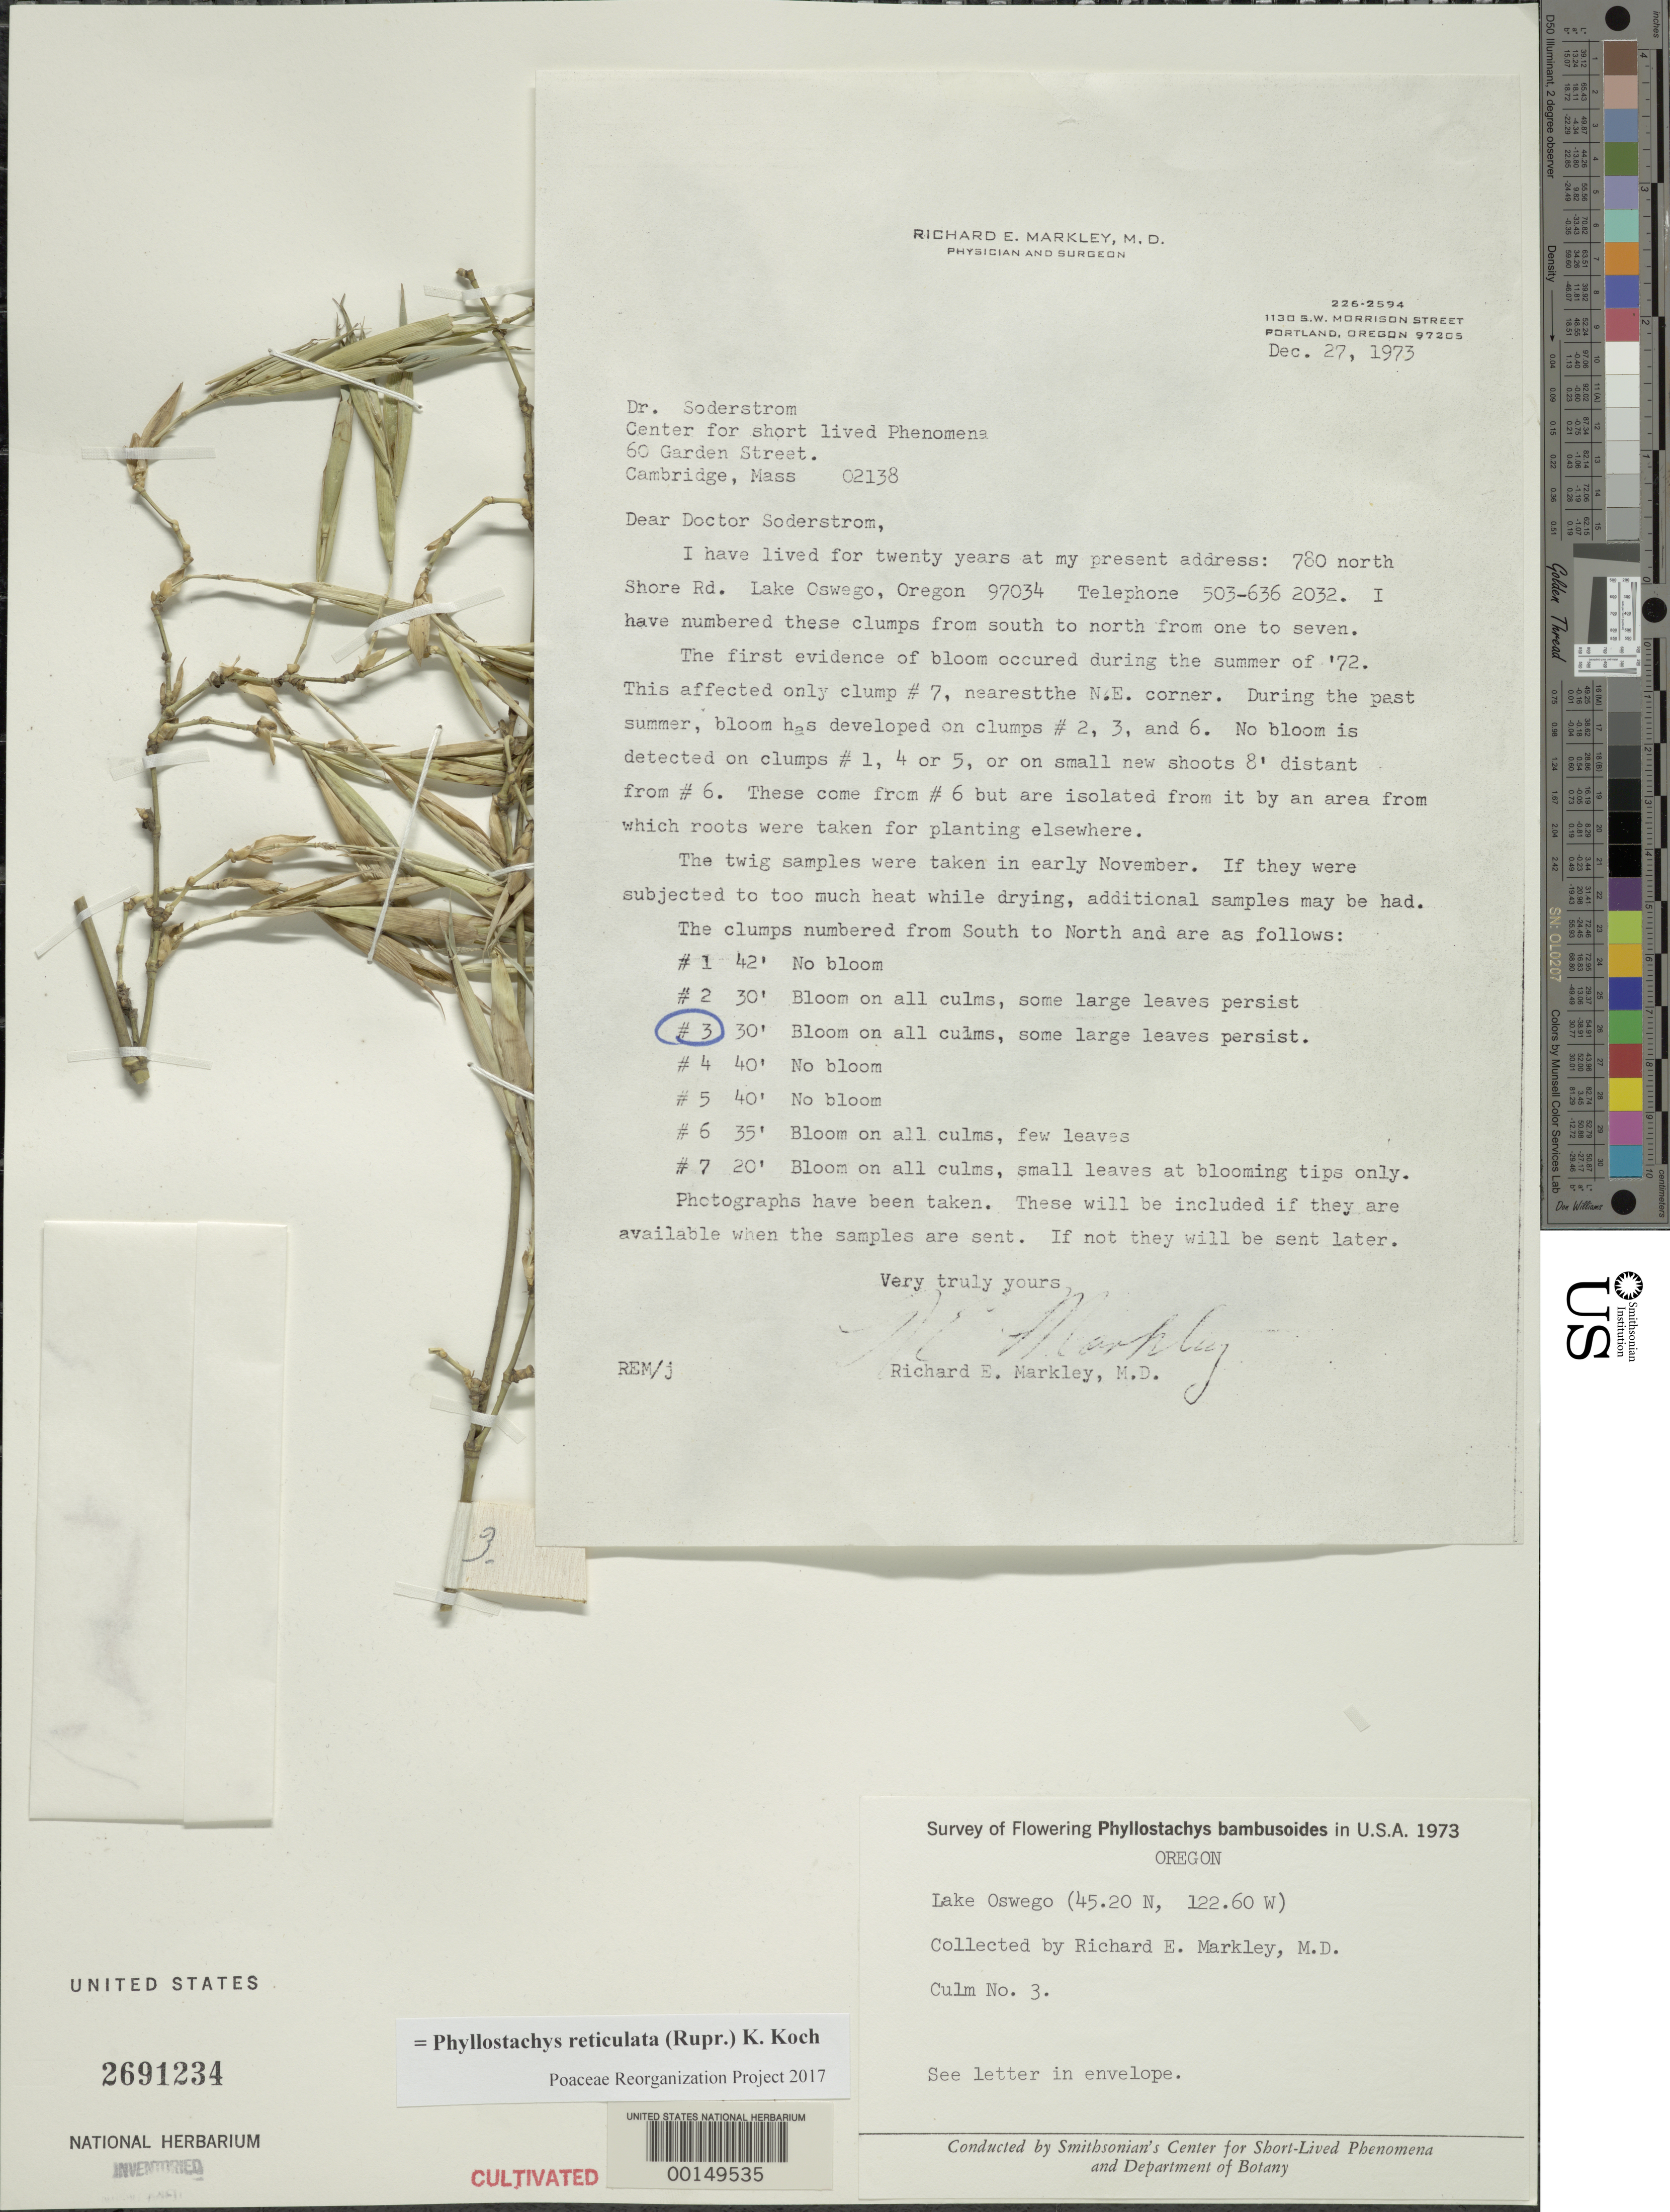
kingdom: Plantae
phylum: Tracheophyta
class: Liliopsida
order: Poales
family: Poaceae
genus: Phyllostachys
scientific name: Phyllostachys bambusoides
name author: Siebold & Zucc.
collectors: R. Markley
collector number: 3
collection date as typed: Dec 1973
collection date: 1973-12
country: United States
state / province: Oregon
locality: Lake oswego, lat. 45.20n: long. 122.60w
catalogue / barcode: US 2691234